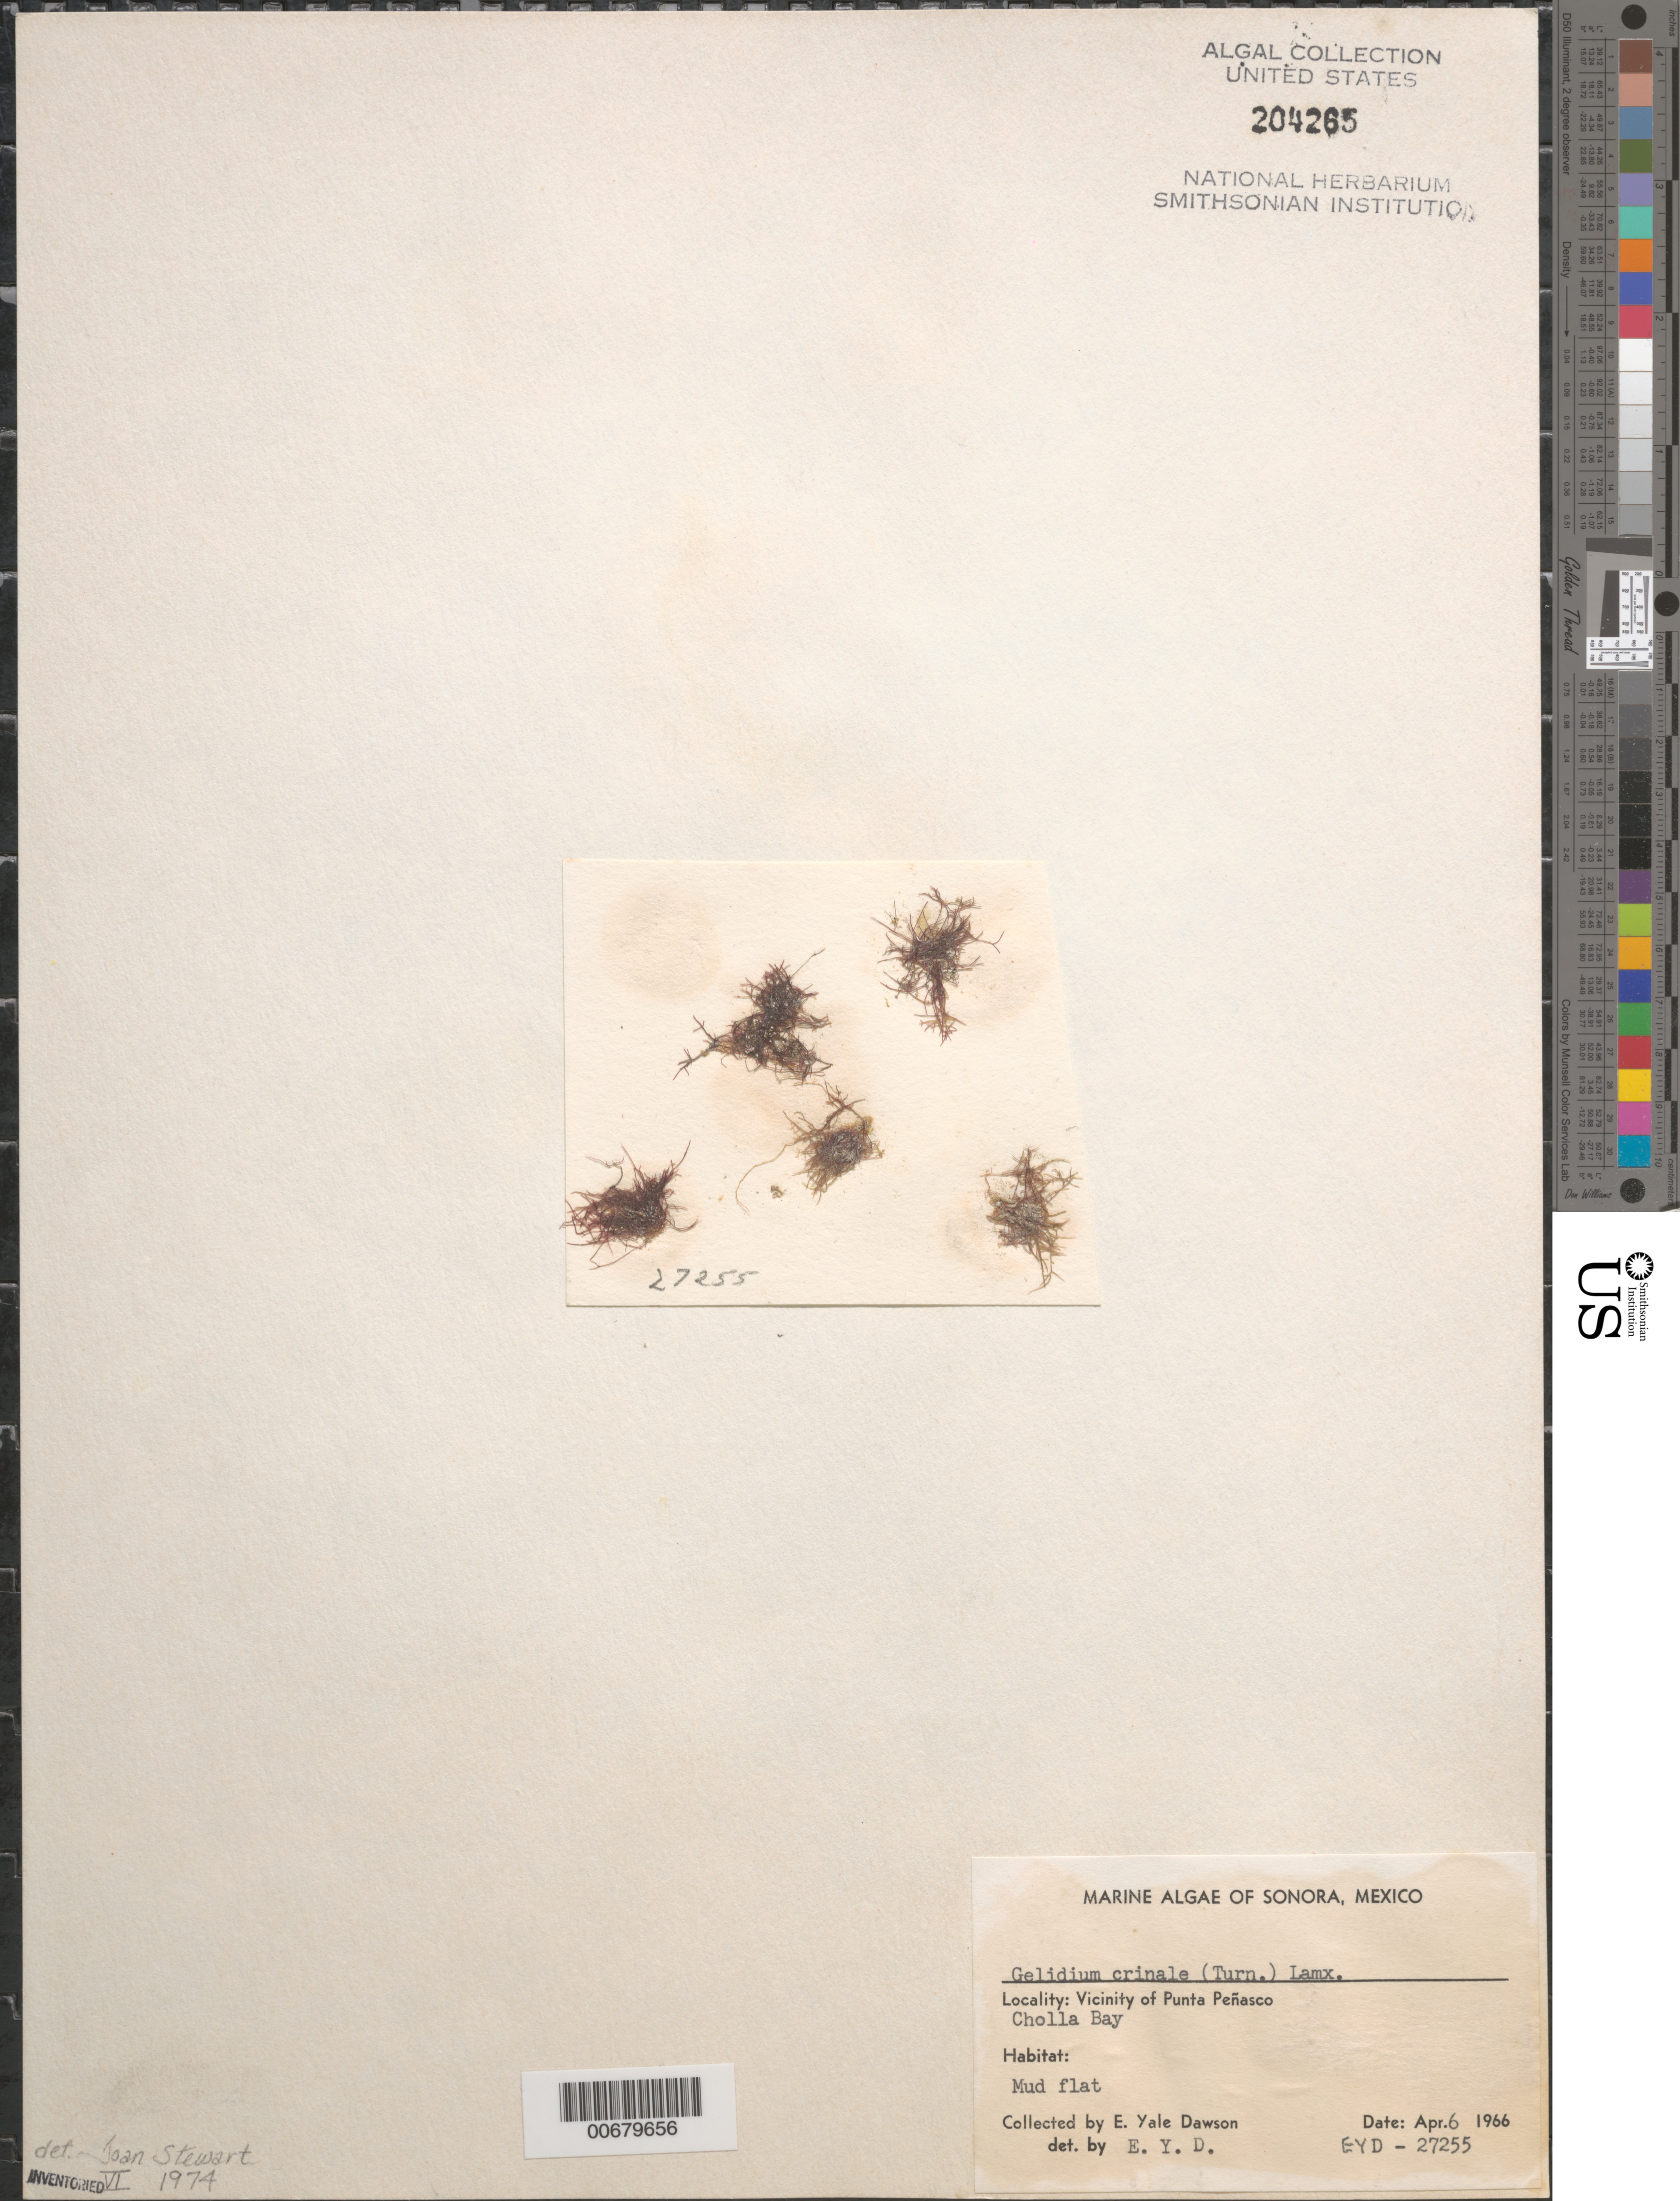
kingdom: Plantae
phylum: Rhodophyta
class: Florideophyceae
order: Gelidiales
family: Gelidiaceae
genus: Gelidium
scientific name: Gelidium crinale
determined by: Dawson, E. Y.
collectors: E. Y. Dawson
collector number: EYD 27255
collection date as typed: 06 Apr 1966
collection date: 1966-04-06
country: Mexico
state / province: Sonora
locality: Bahia Cholla (Cholla Bay), Punta Penasco area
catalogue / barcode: US 204265